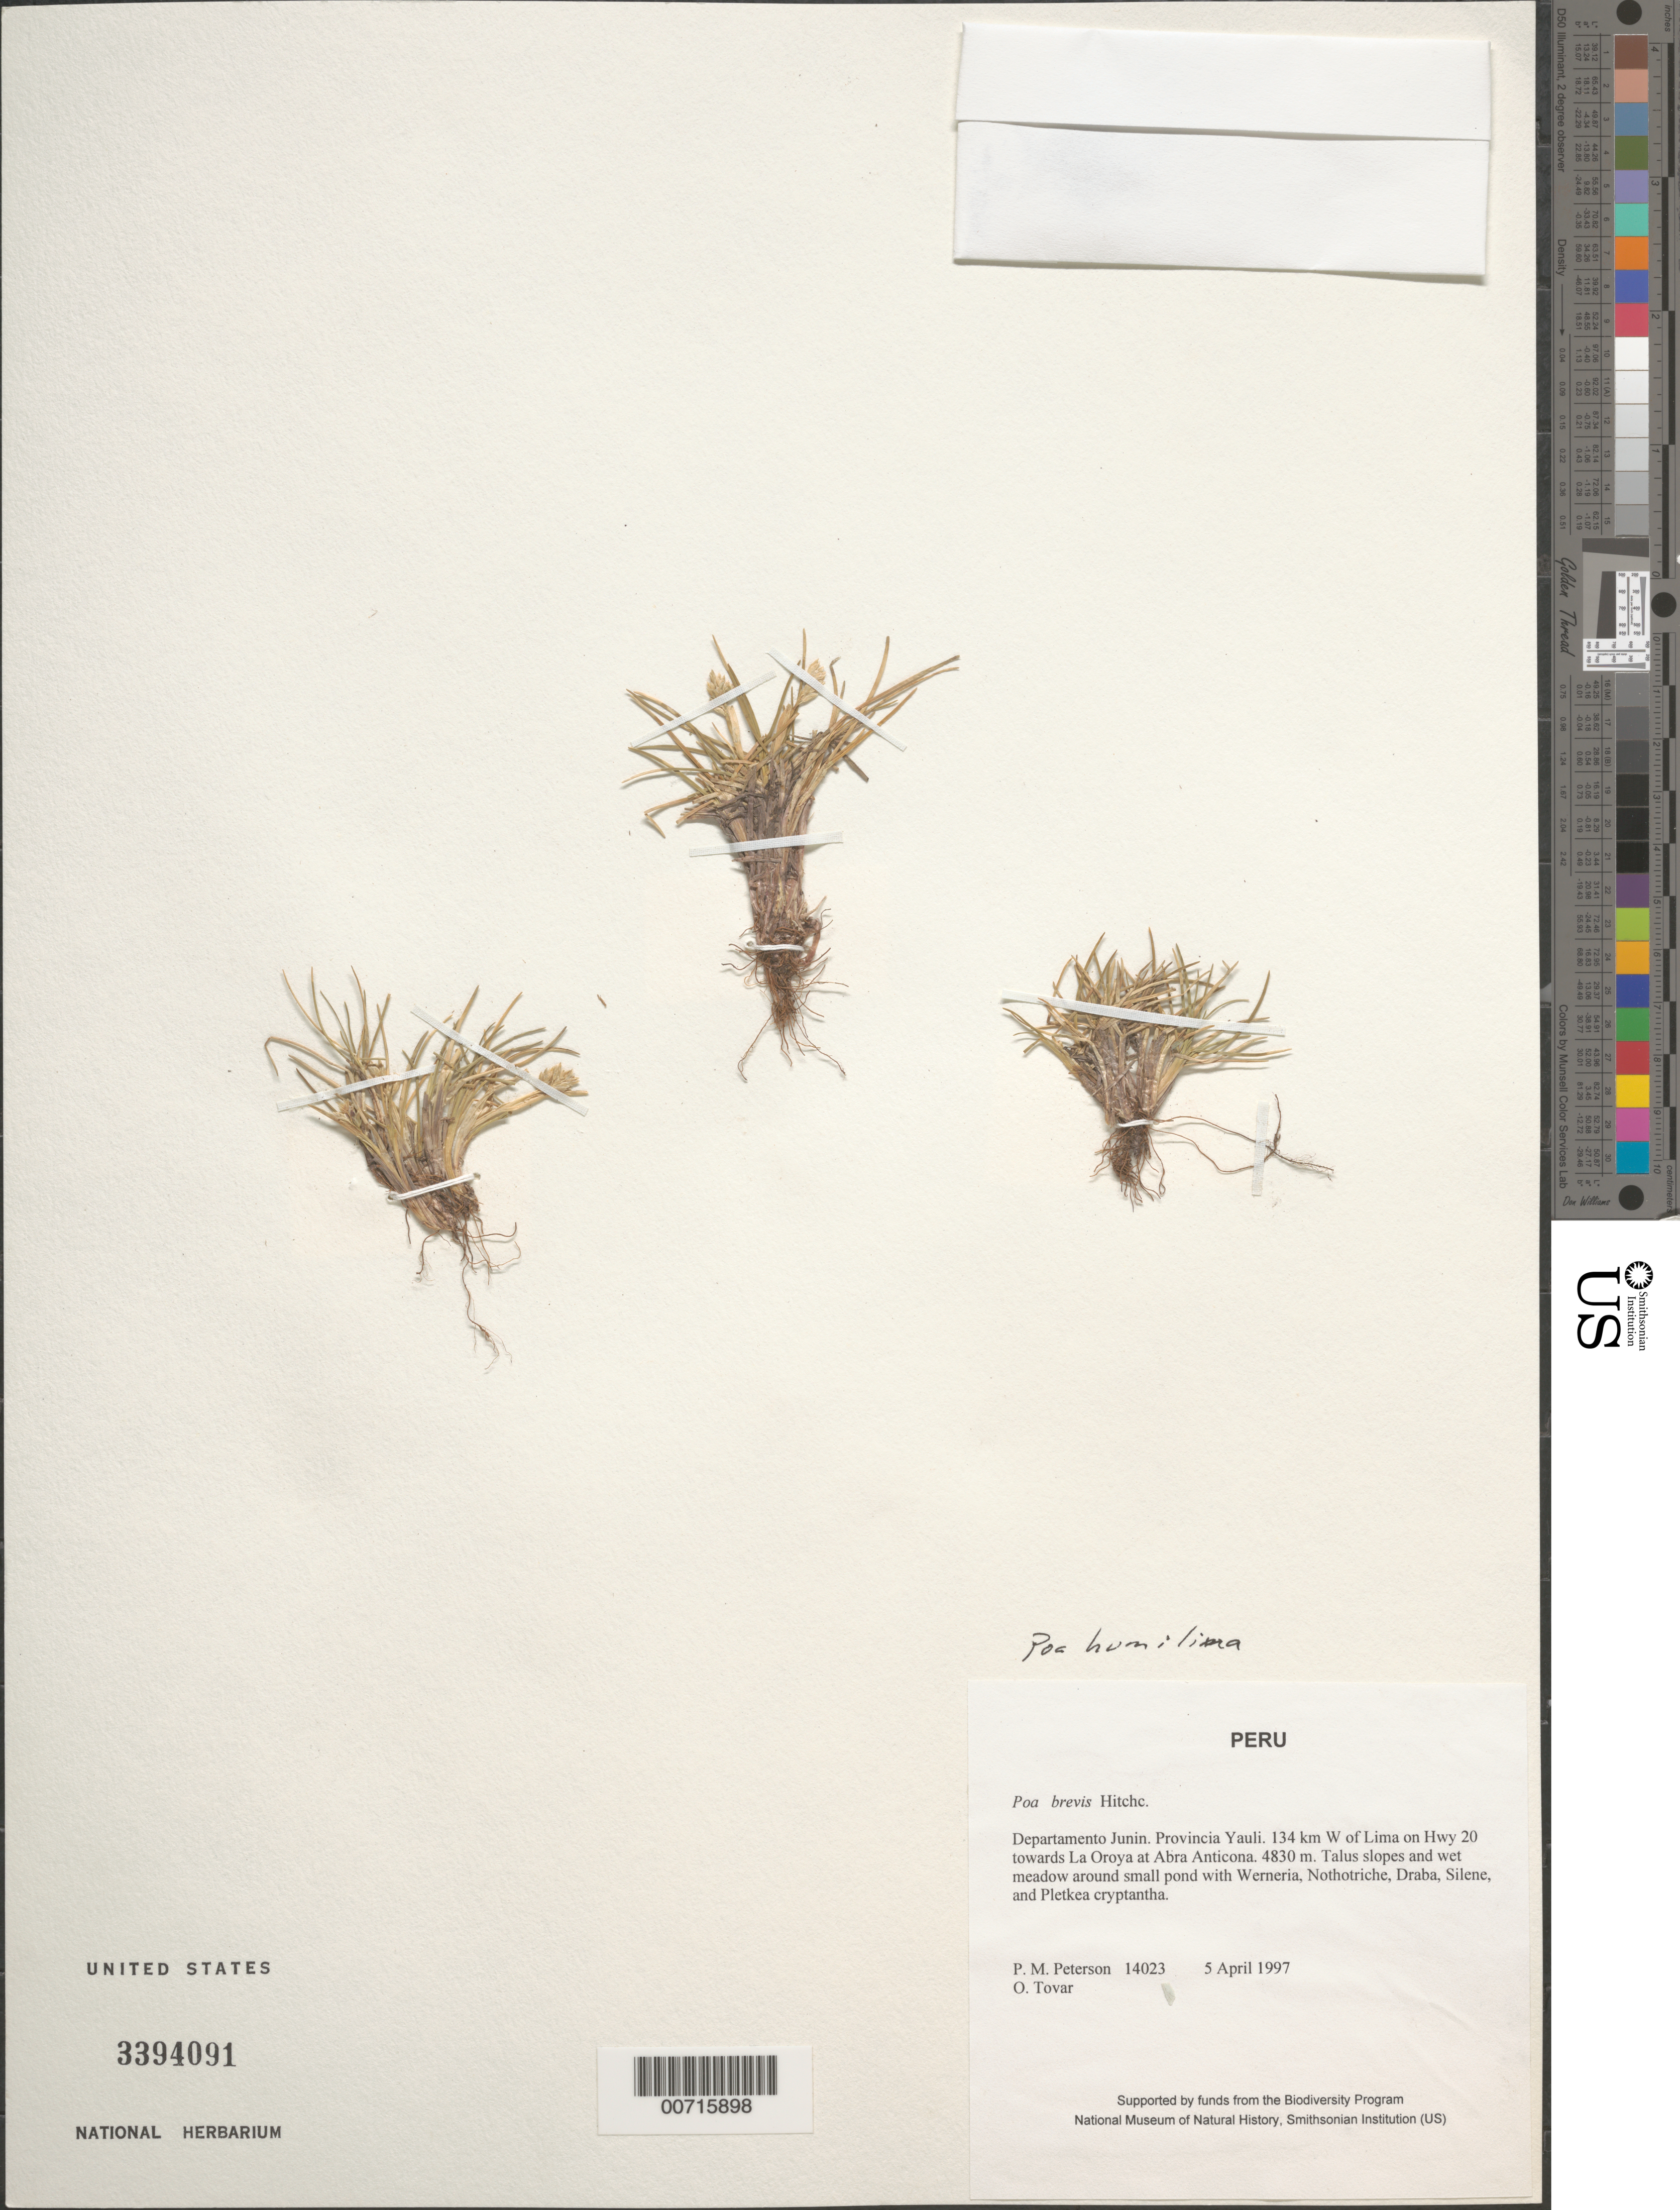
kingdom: Plantae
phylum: Tracheophyta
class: Liliopsida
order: Poales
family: Poaceae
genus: Poa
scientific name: Poa humillima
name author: Pilg.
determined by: Soreng, Robert J., Research Associate (BOT), Smithsonian Institution - National Museum of Natural History (UNITED STATES)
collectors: P. M. Peterson & Ó. Tovar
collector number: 14023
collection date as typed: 05 Apr 1997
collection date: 1997-04-05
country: Peru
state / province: Junín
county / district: Yauli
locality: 134 km W of Lima on Hwy 20 towards La Oroya at Abra Anticona.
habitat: Talus slopes and wet meadow around small pond with Werneria, Nothotriche, Draba, Silene, and Pletkea cryptantha.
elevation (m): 4830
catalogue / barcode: US 3394091